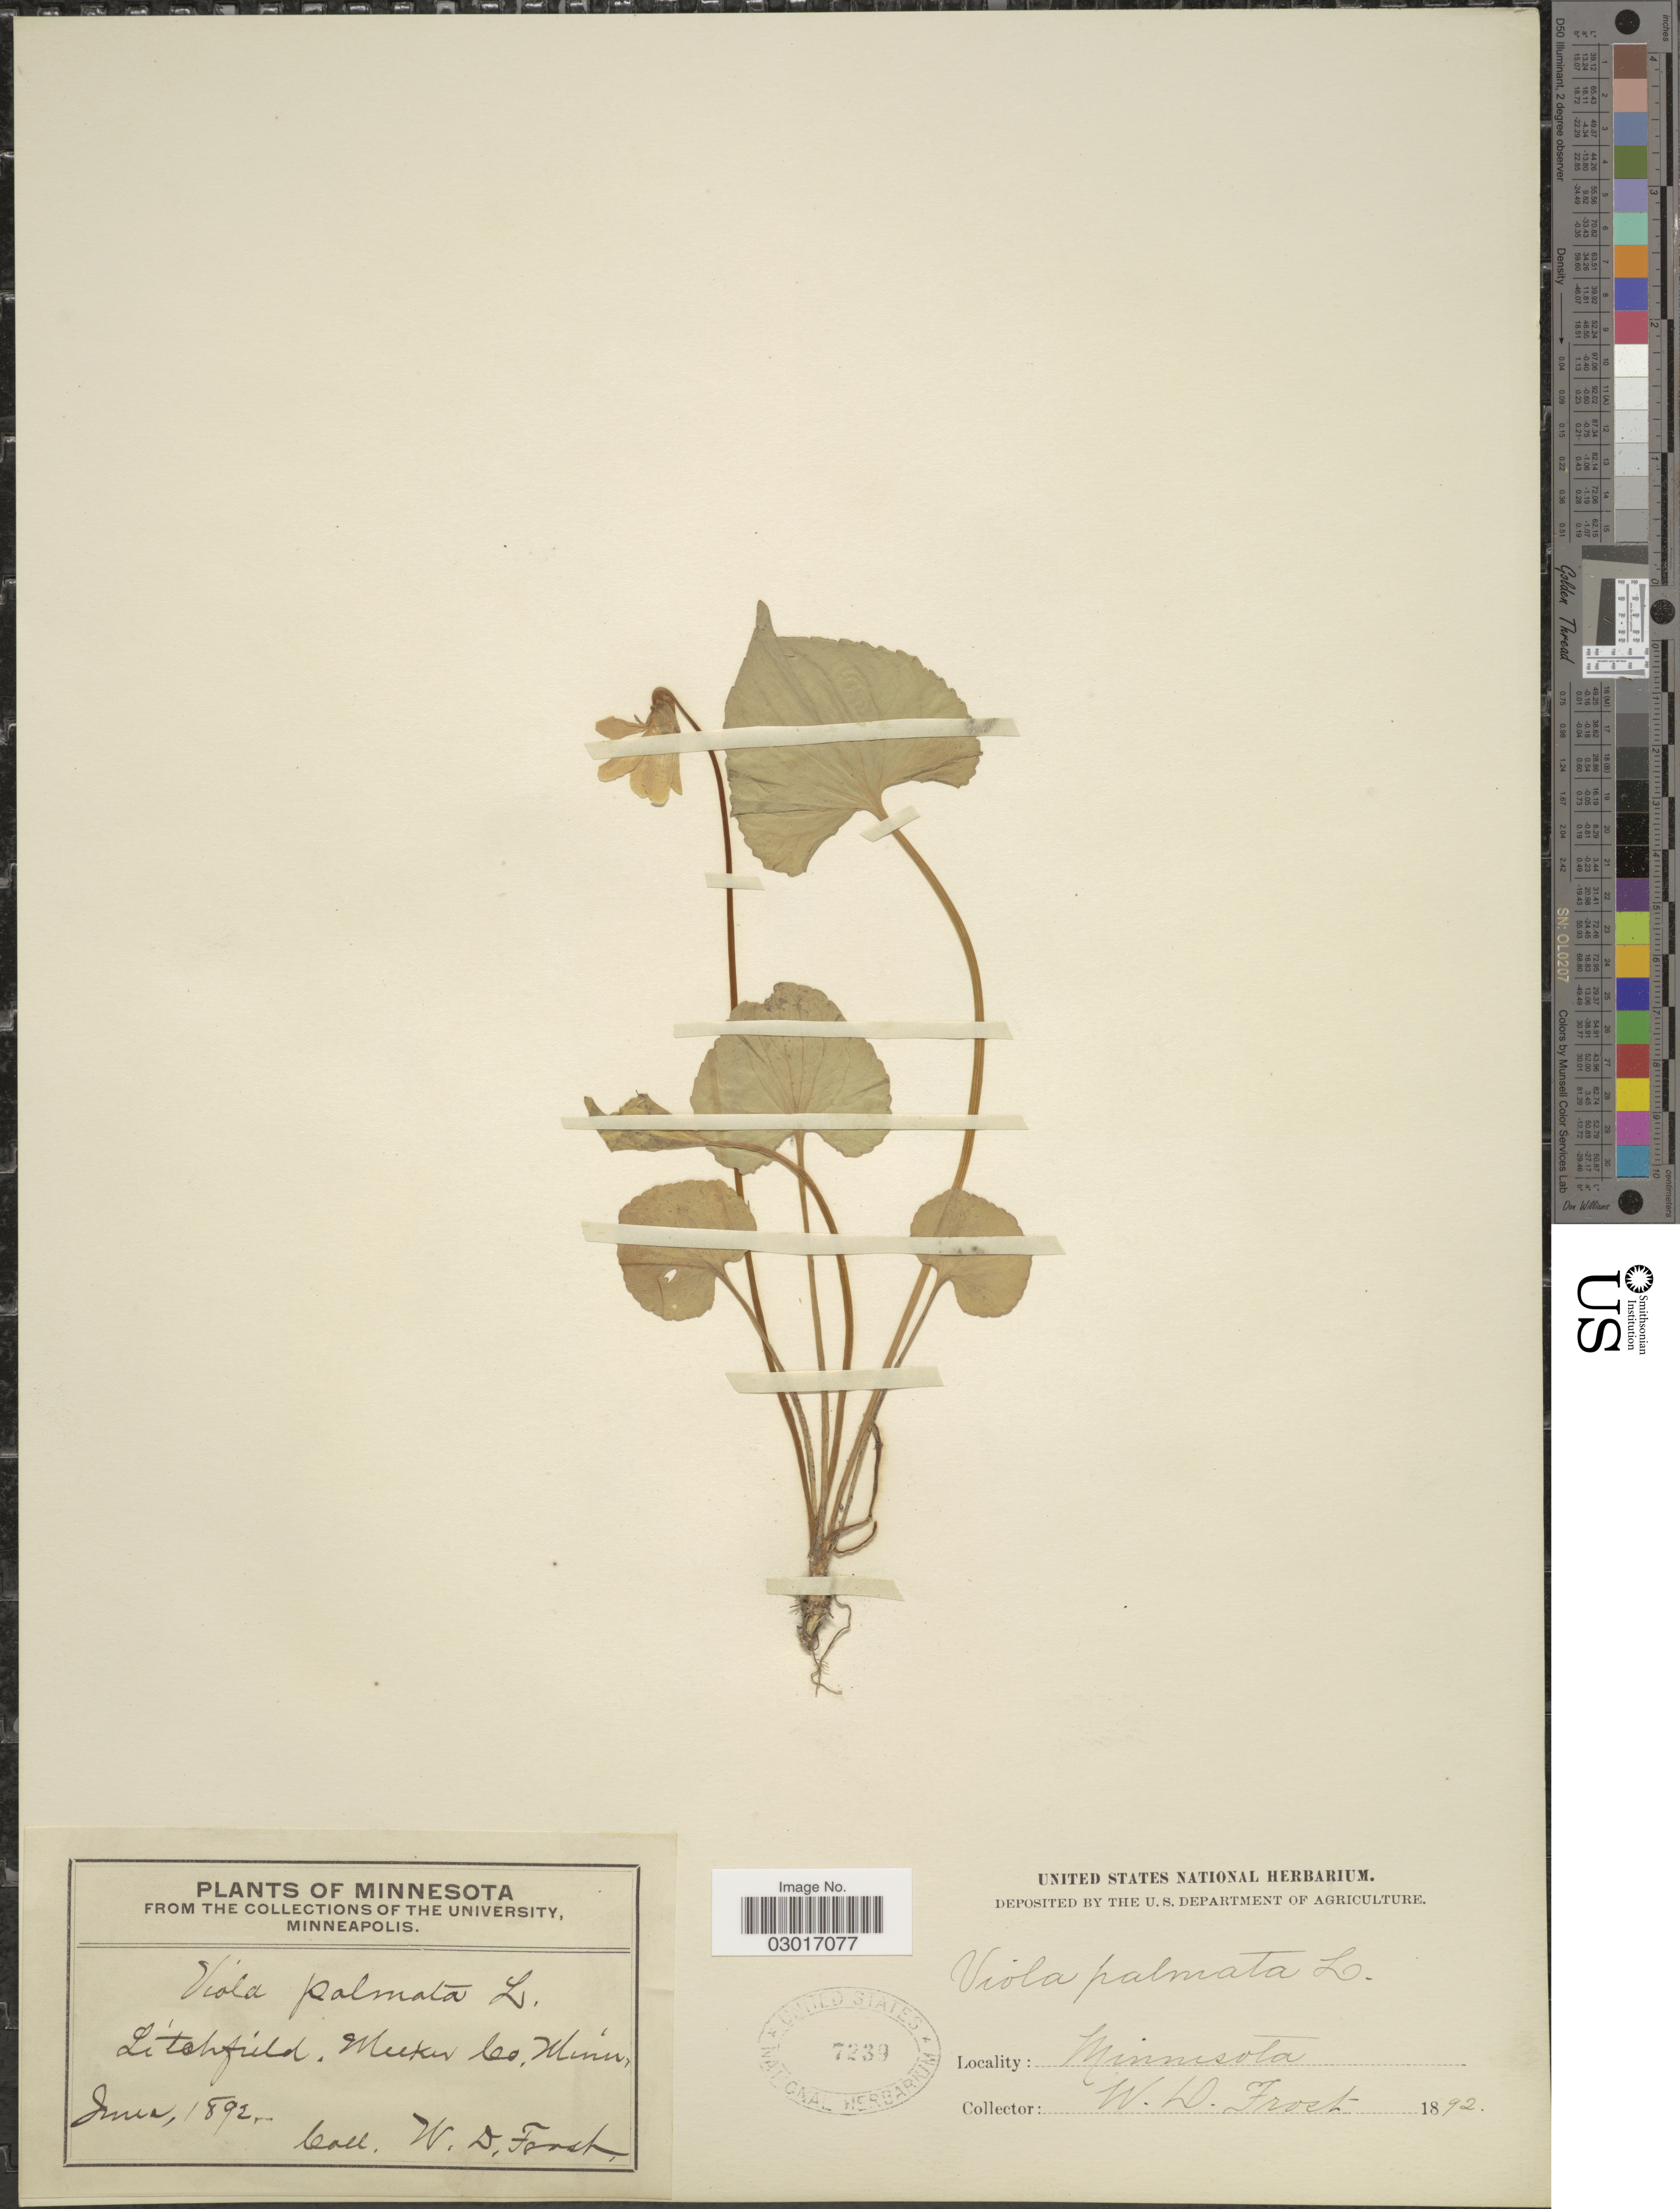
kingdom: Plantae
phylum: Tracheophyta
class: Magnoliopsida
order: Malpighiales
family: Violaceae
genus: Viola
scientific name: Viola sororia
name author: Willd.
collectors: W. Frost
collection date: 1892-06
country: United States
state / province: Minnesota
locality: Litchfield, Muken Co. Minn.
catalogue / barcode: US 7239